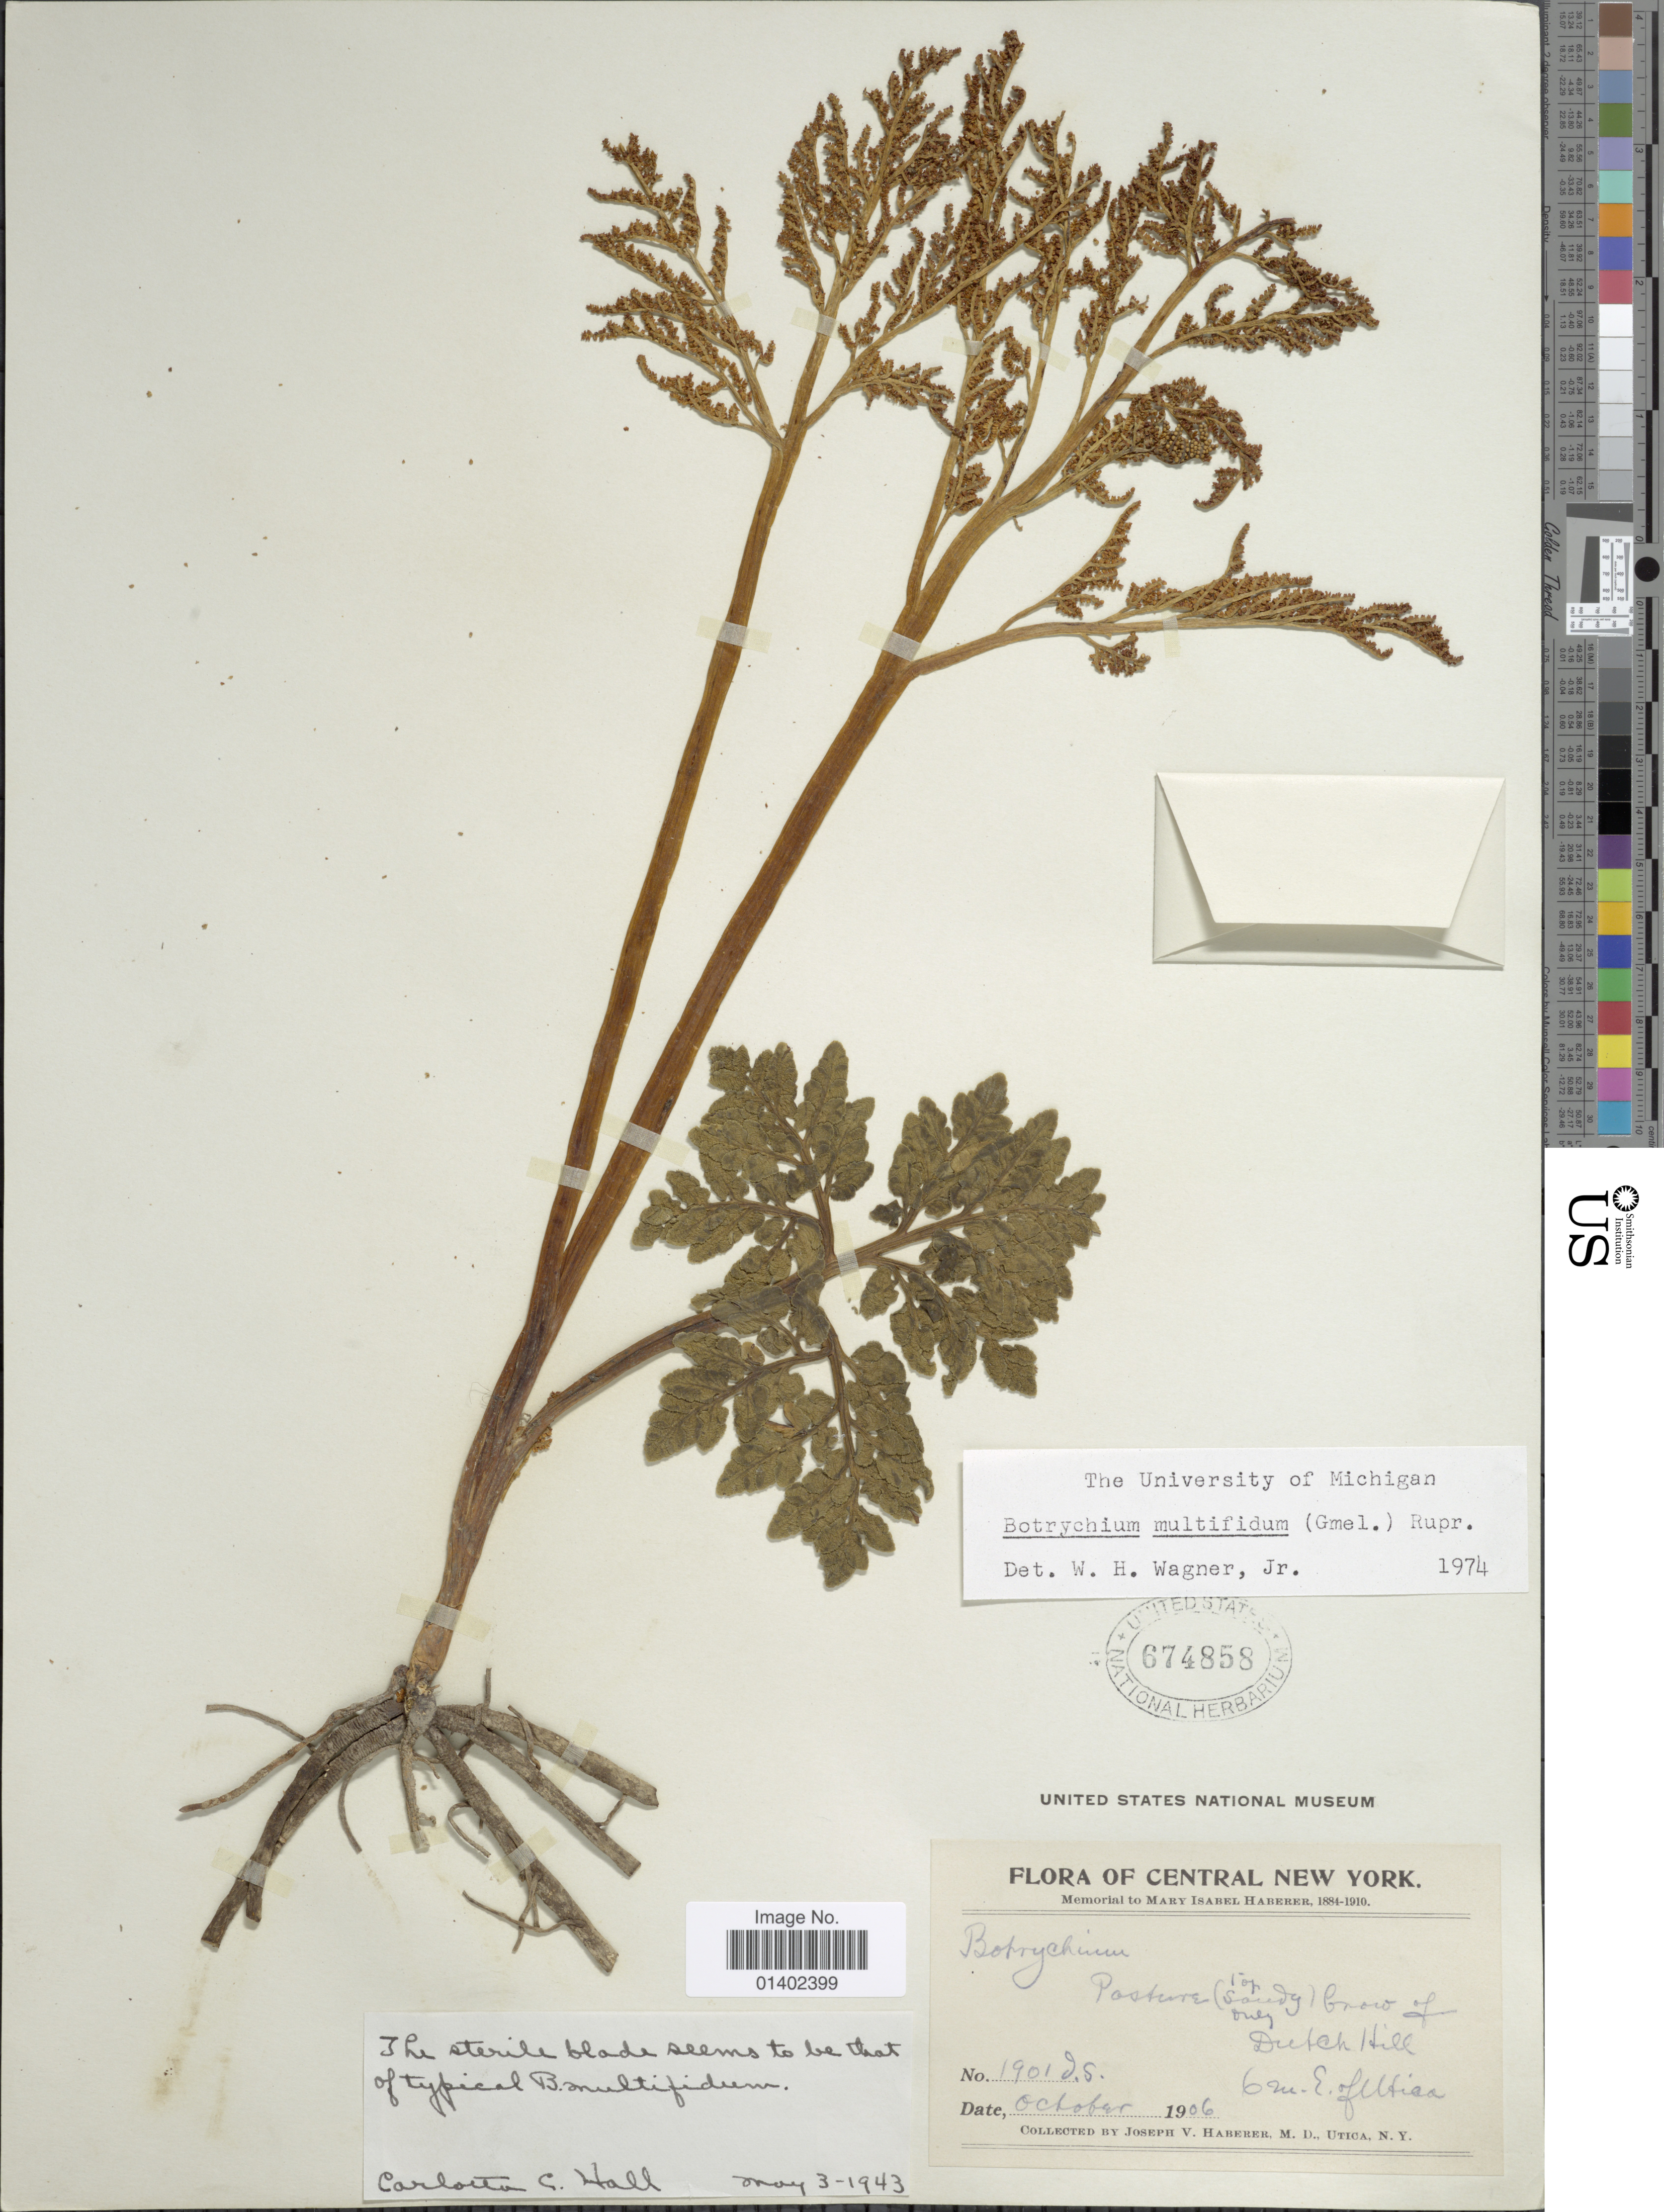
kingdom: Plantae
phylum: Tracheophyta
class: Polypodiopsida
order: Ophioglossales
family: Ophioglossaceae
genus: Botrychium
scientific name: Botrychium multifidum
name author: (J.F. Gmel.) Rupr.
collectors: J. V. Haberer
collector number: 1901 d.s.*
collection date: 1906-10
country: United States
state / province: New York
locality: Central New York, pasture brow of Dutch Hill, 6 mi E of Utica.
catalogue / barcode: US 674858